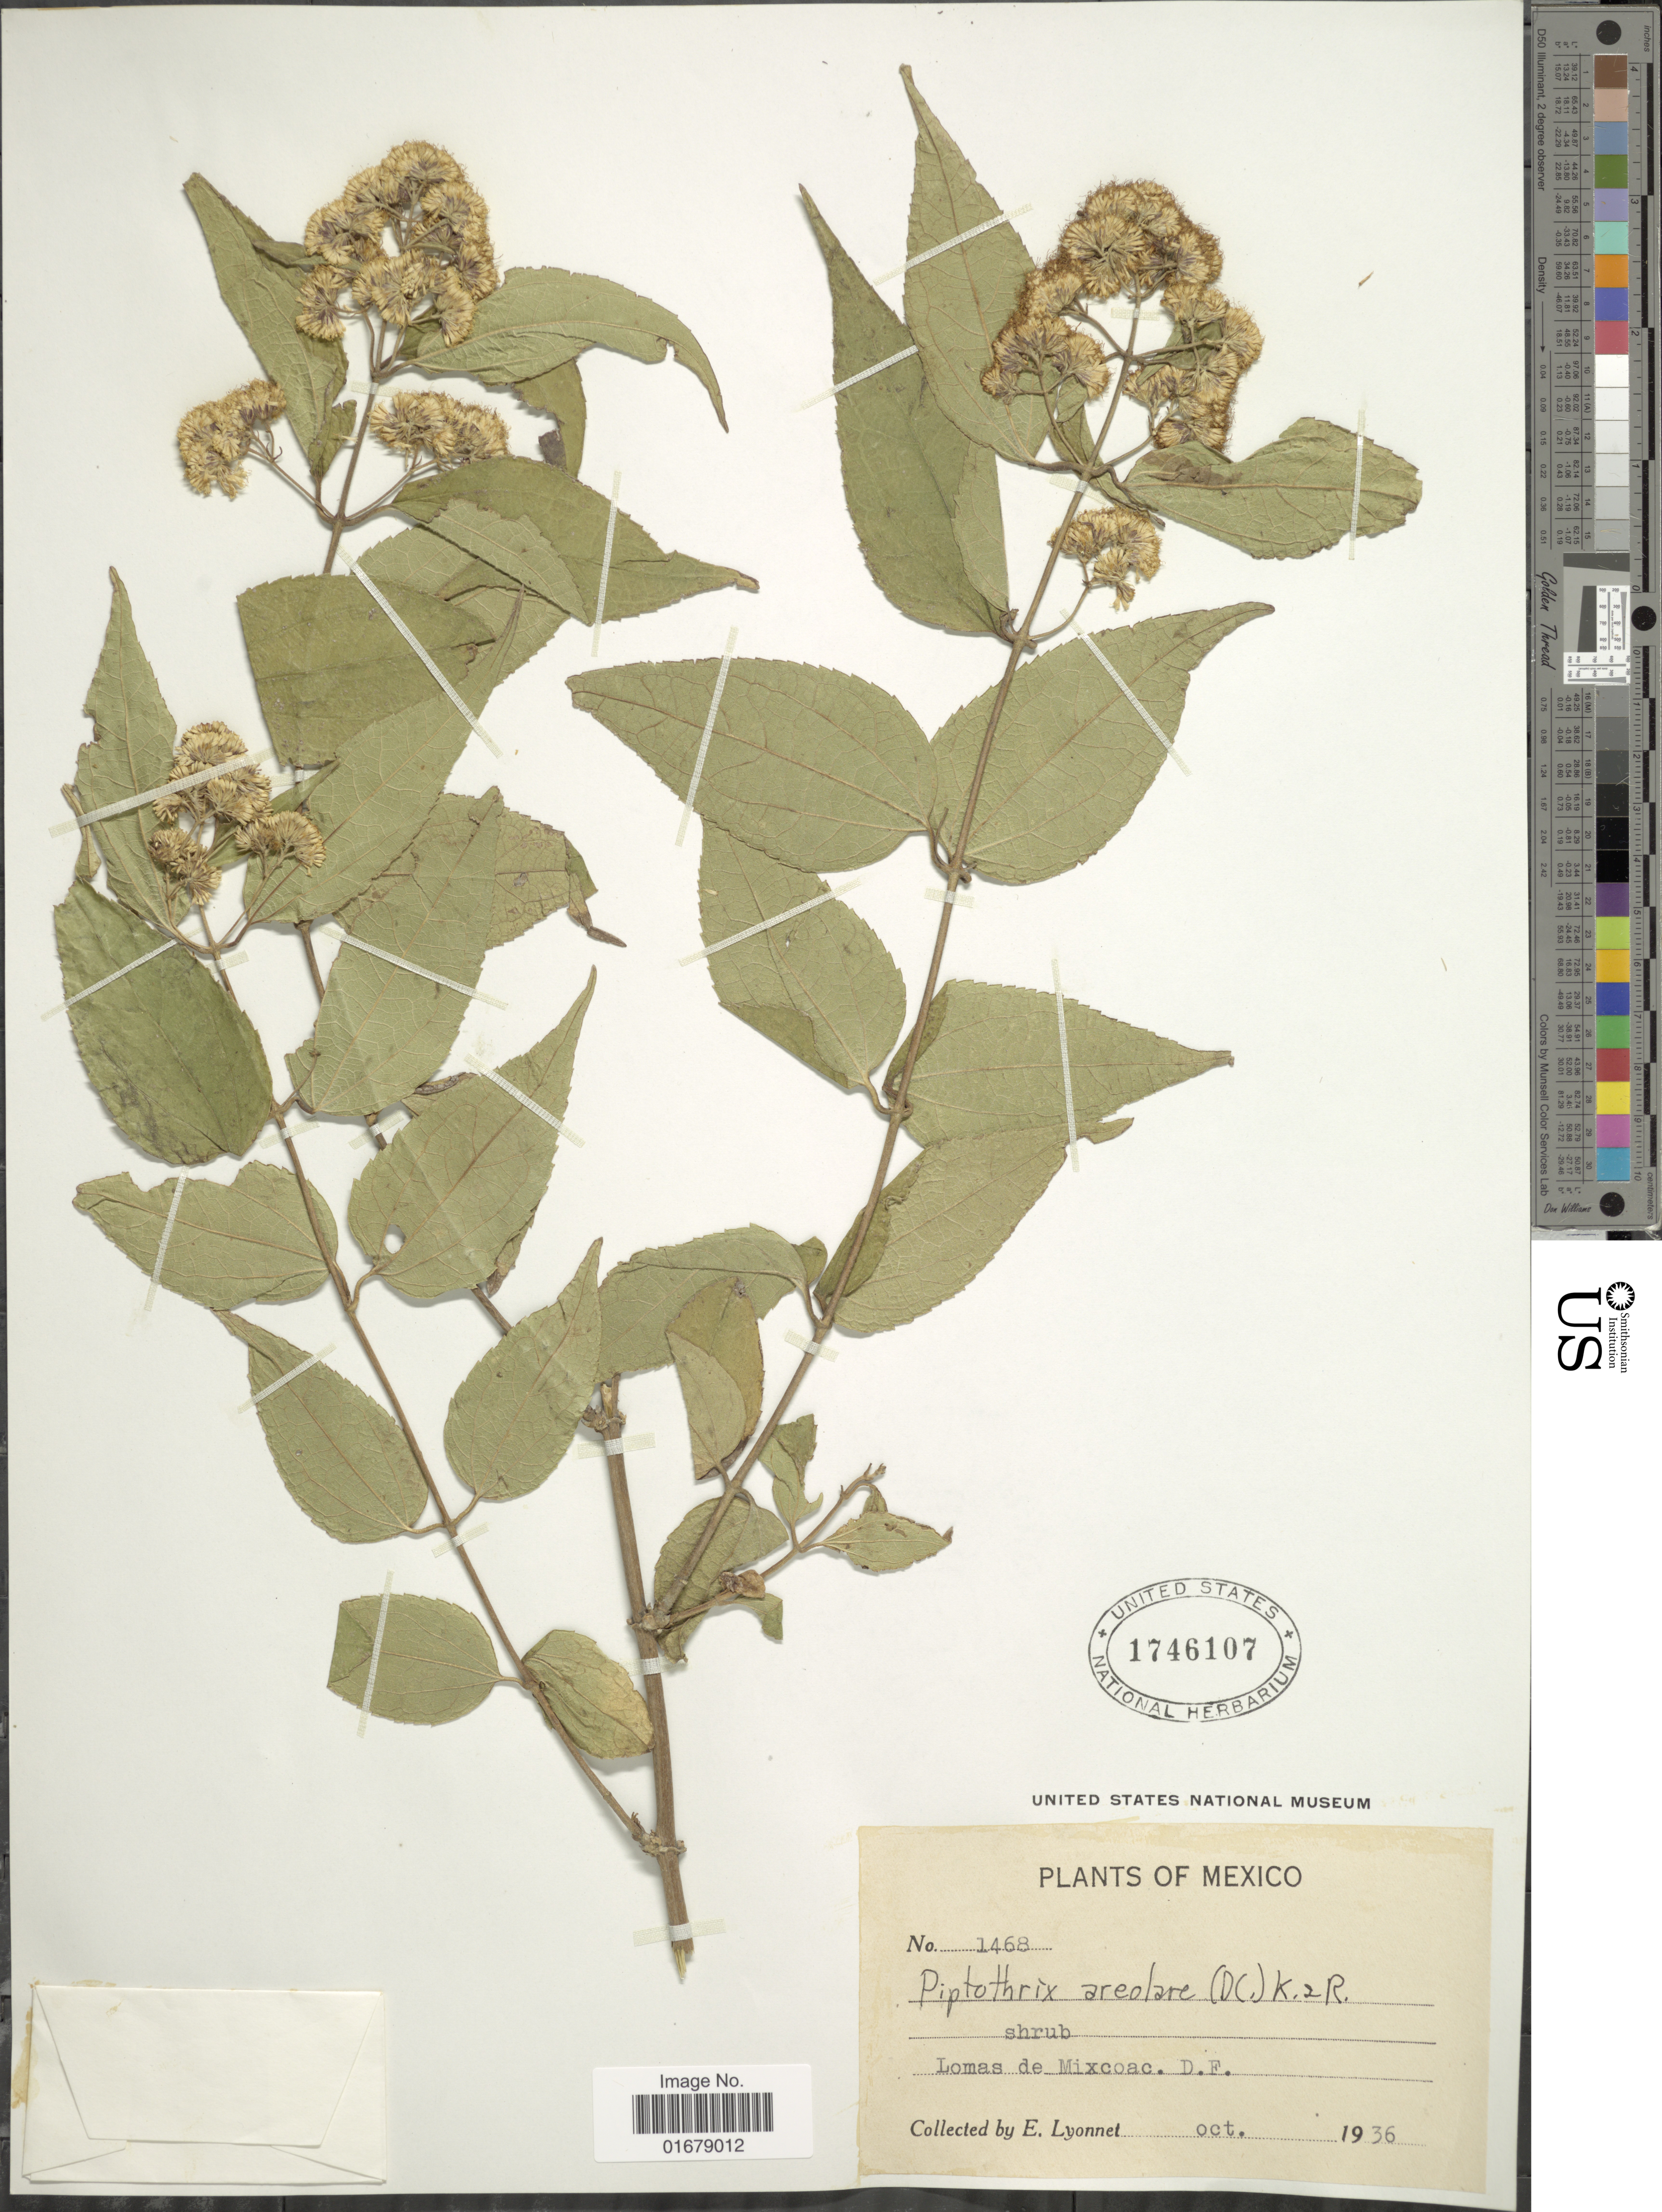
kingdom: Plantae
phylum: Tracheophyta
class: Magnoliopsida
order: Asterales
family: Asteraceae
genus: Piptothrix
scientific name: Piptothrix areolaris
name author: (DC.) R.M. King & H. Rob.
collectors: E. Lyonnet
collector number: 1468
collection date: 1936-10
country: Mexico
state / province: Distrito Federal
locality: Lomas de Mixcoac. D. F.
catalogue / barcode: US 1746107